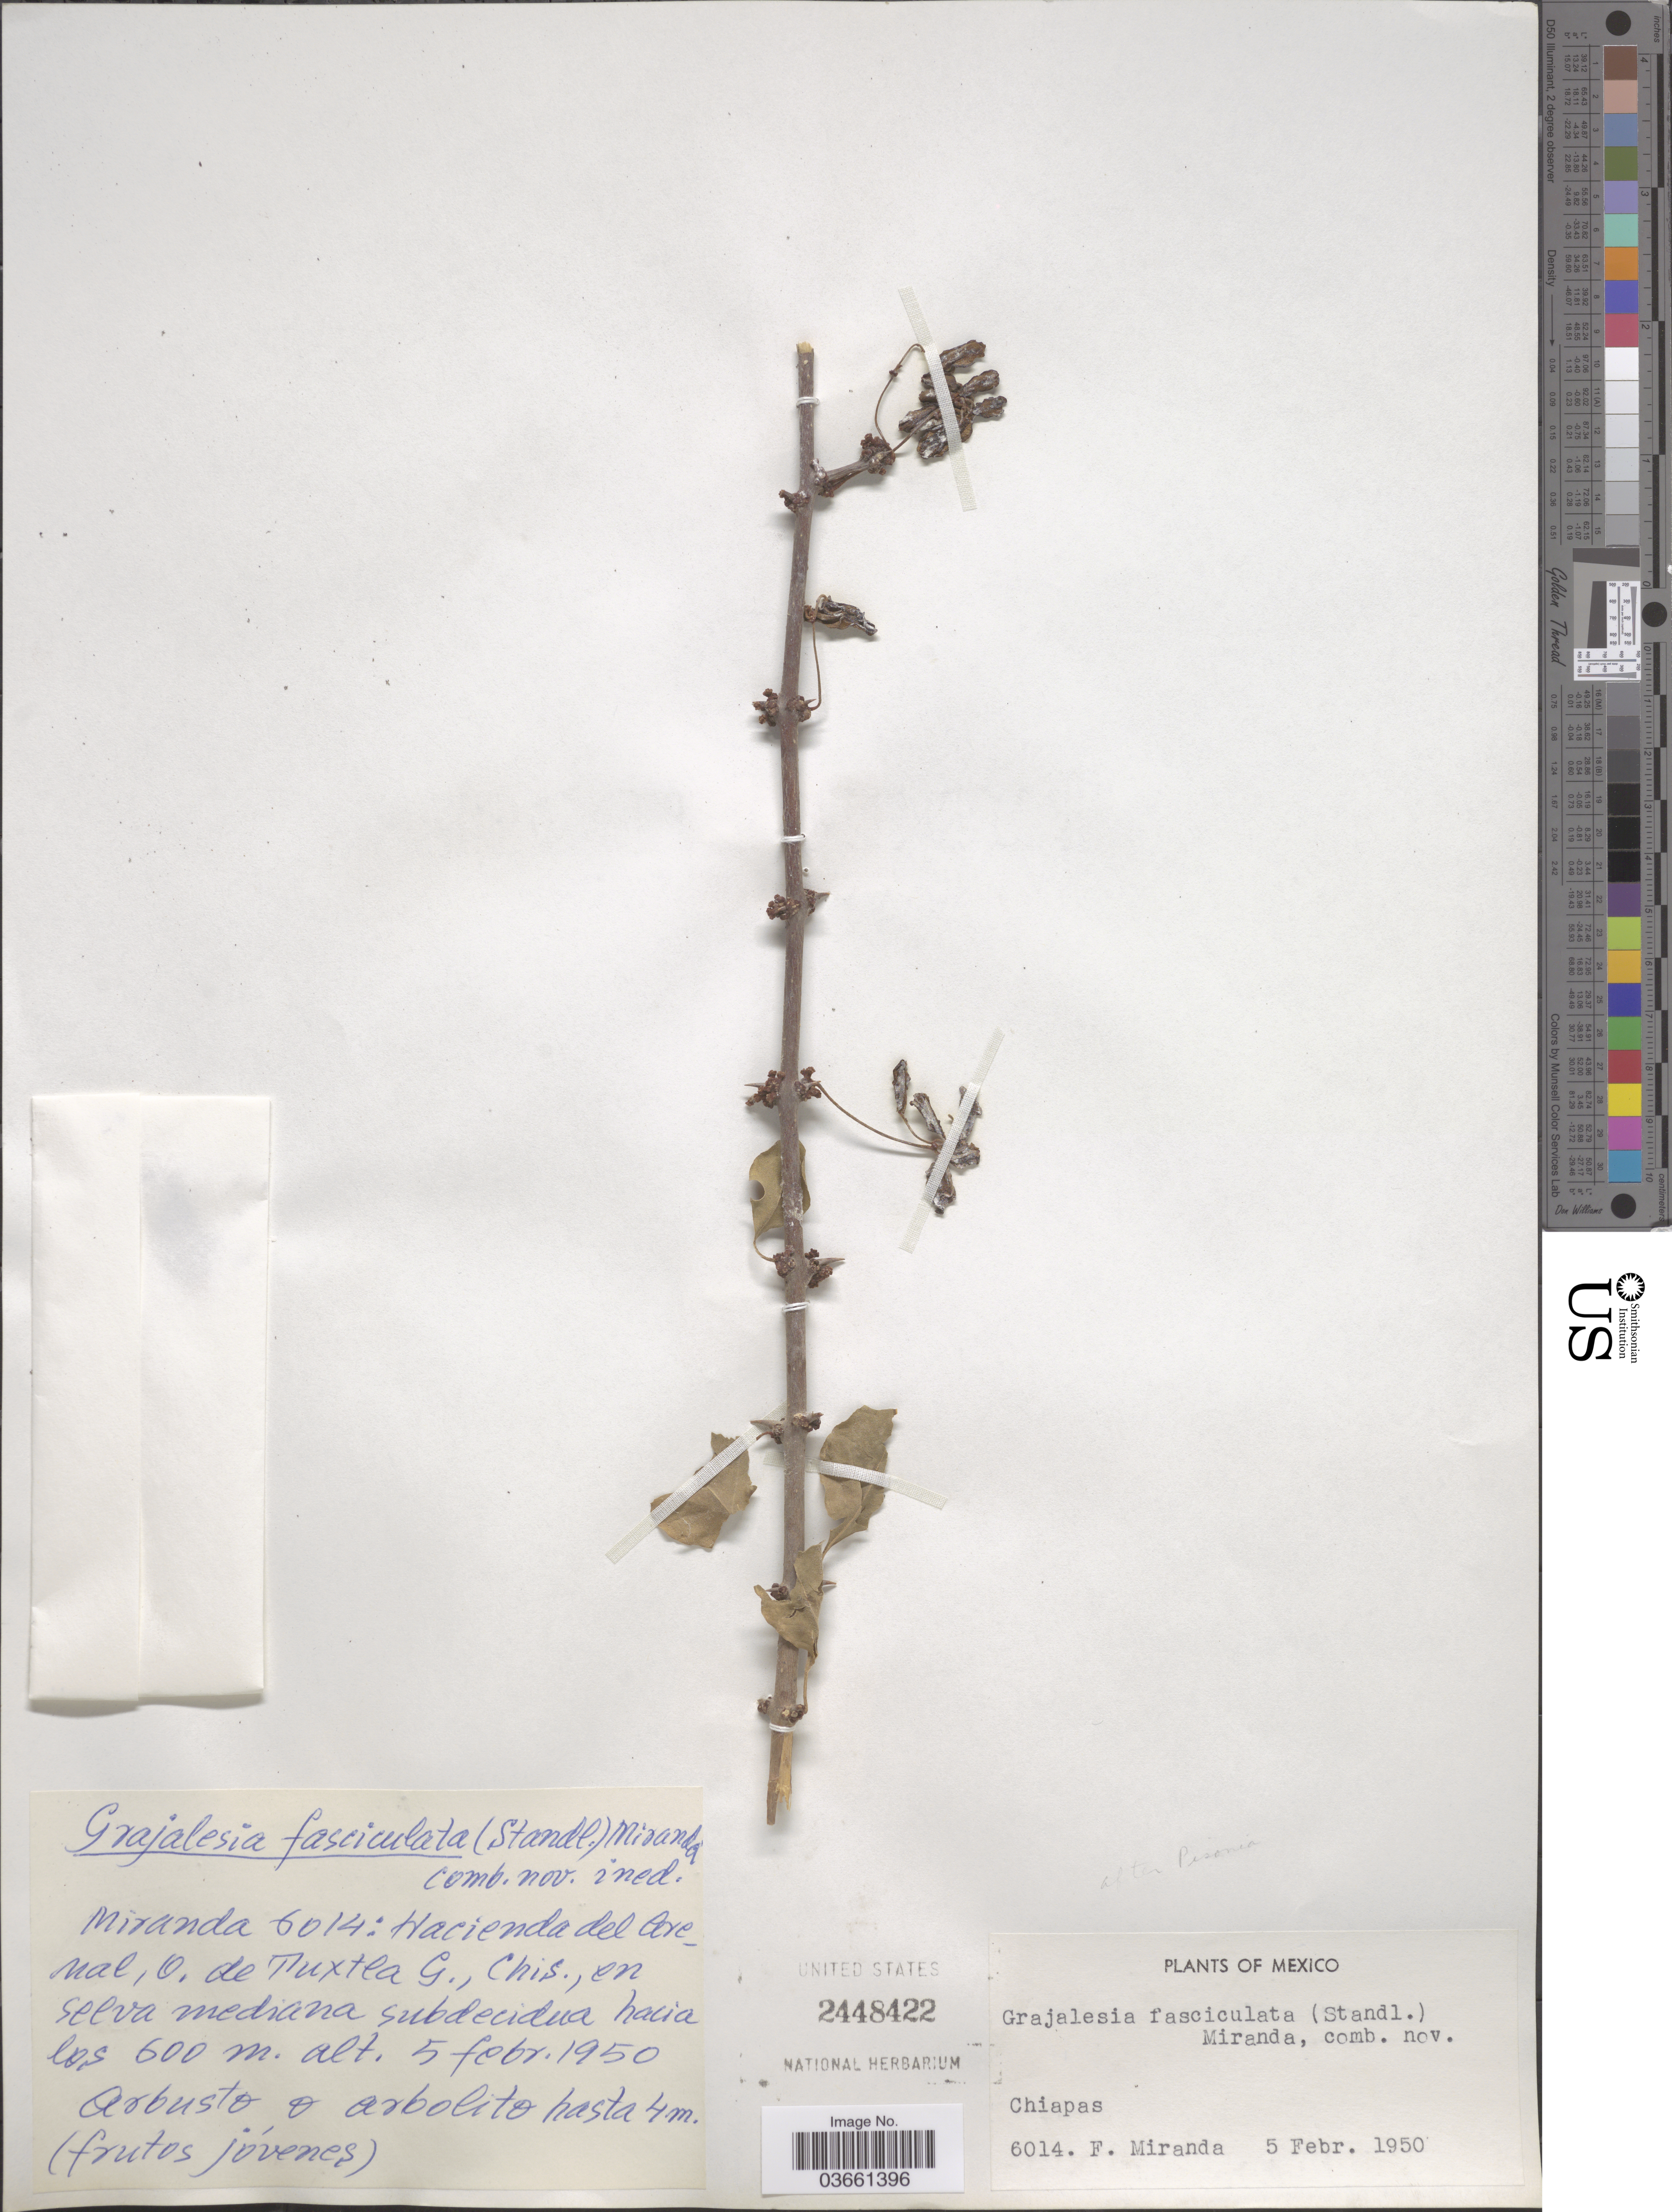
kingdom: Plantae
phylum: Tracheophyta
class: Magnoliopsida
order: Caryophyllales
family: Nyctaginaceae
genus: Pisonia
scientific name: Pisonia fasciculata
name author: Standl.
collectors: F. Miranda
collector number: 6014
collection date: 1950-02-05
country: Mexico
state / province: Chiapas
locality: Hacienda del Aremal, O. de Tuxtla G.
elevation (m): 600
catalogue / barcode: US 2448422